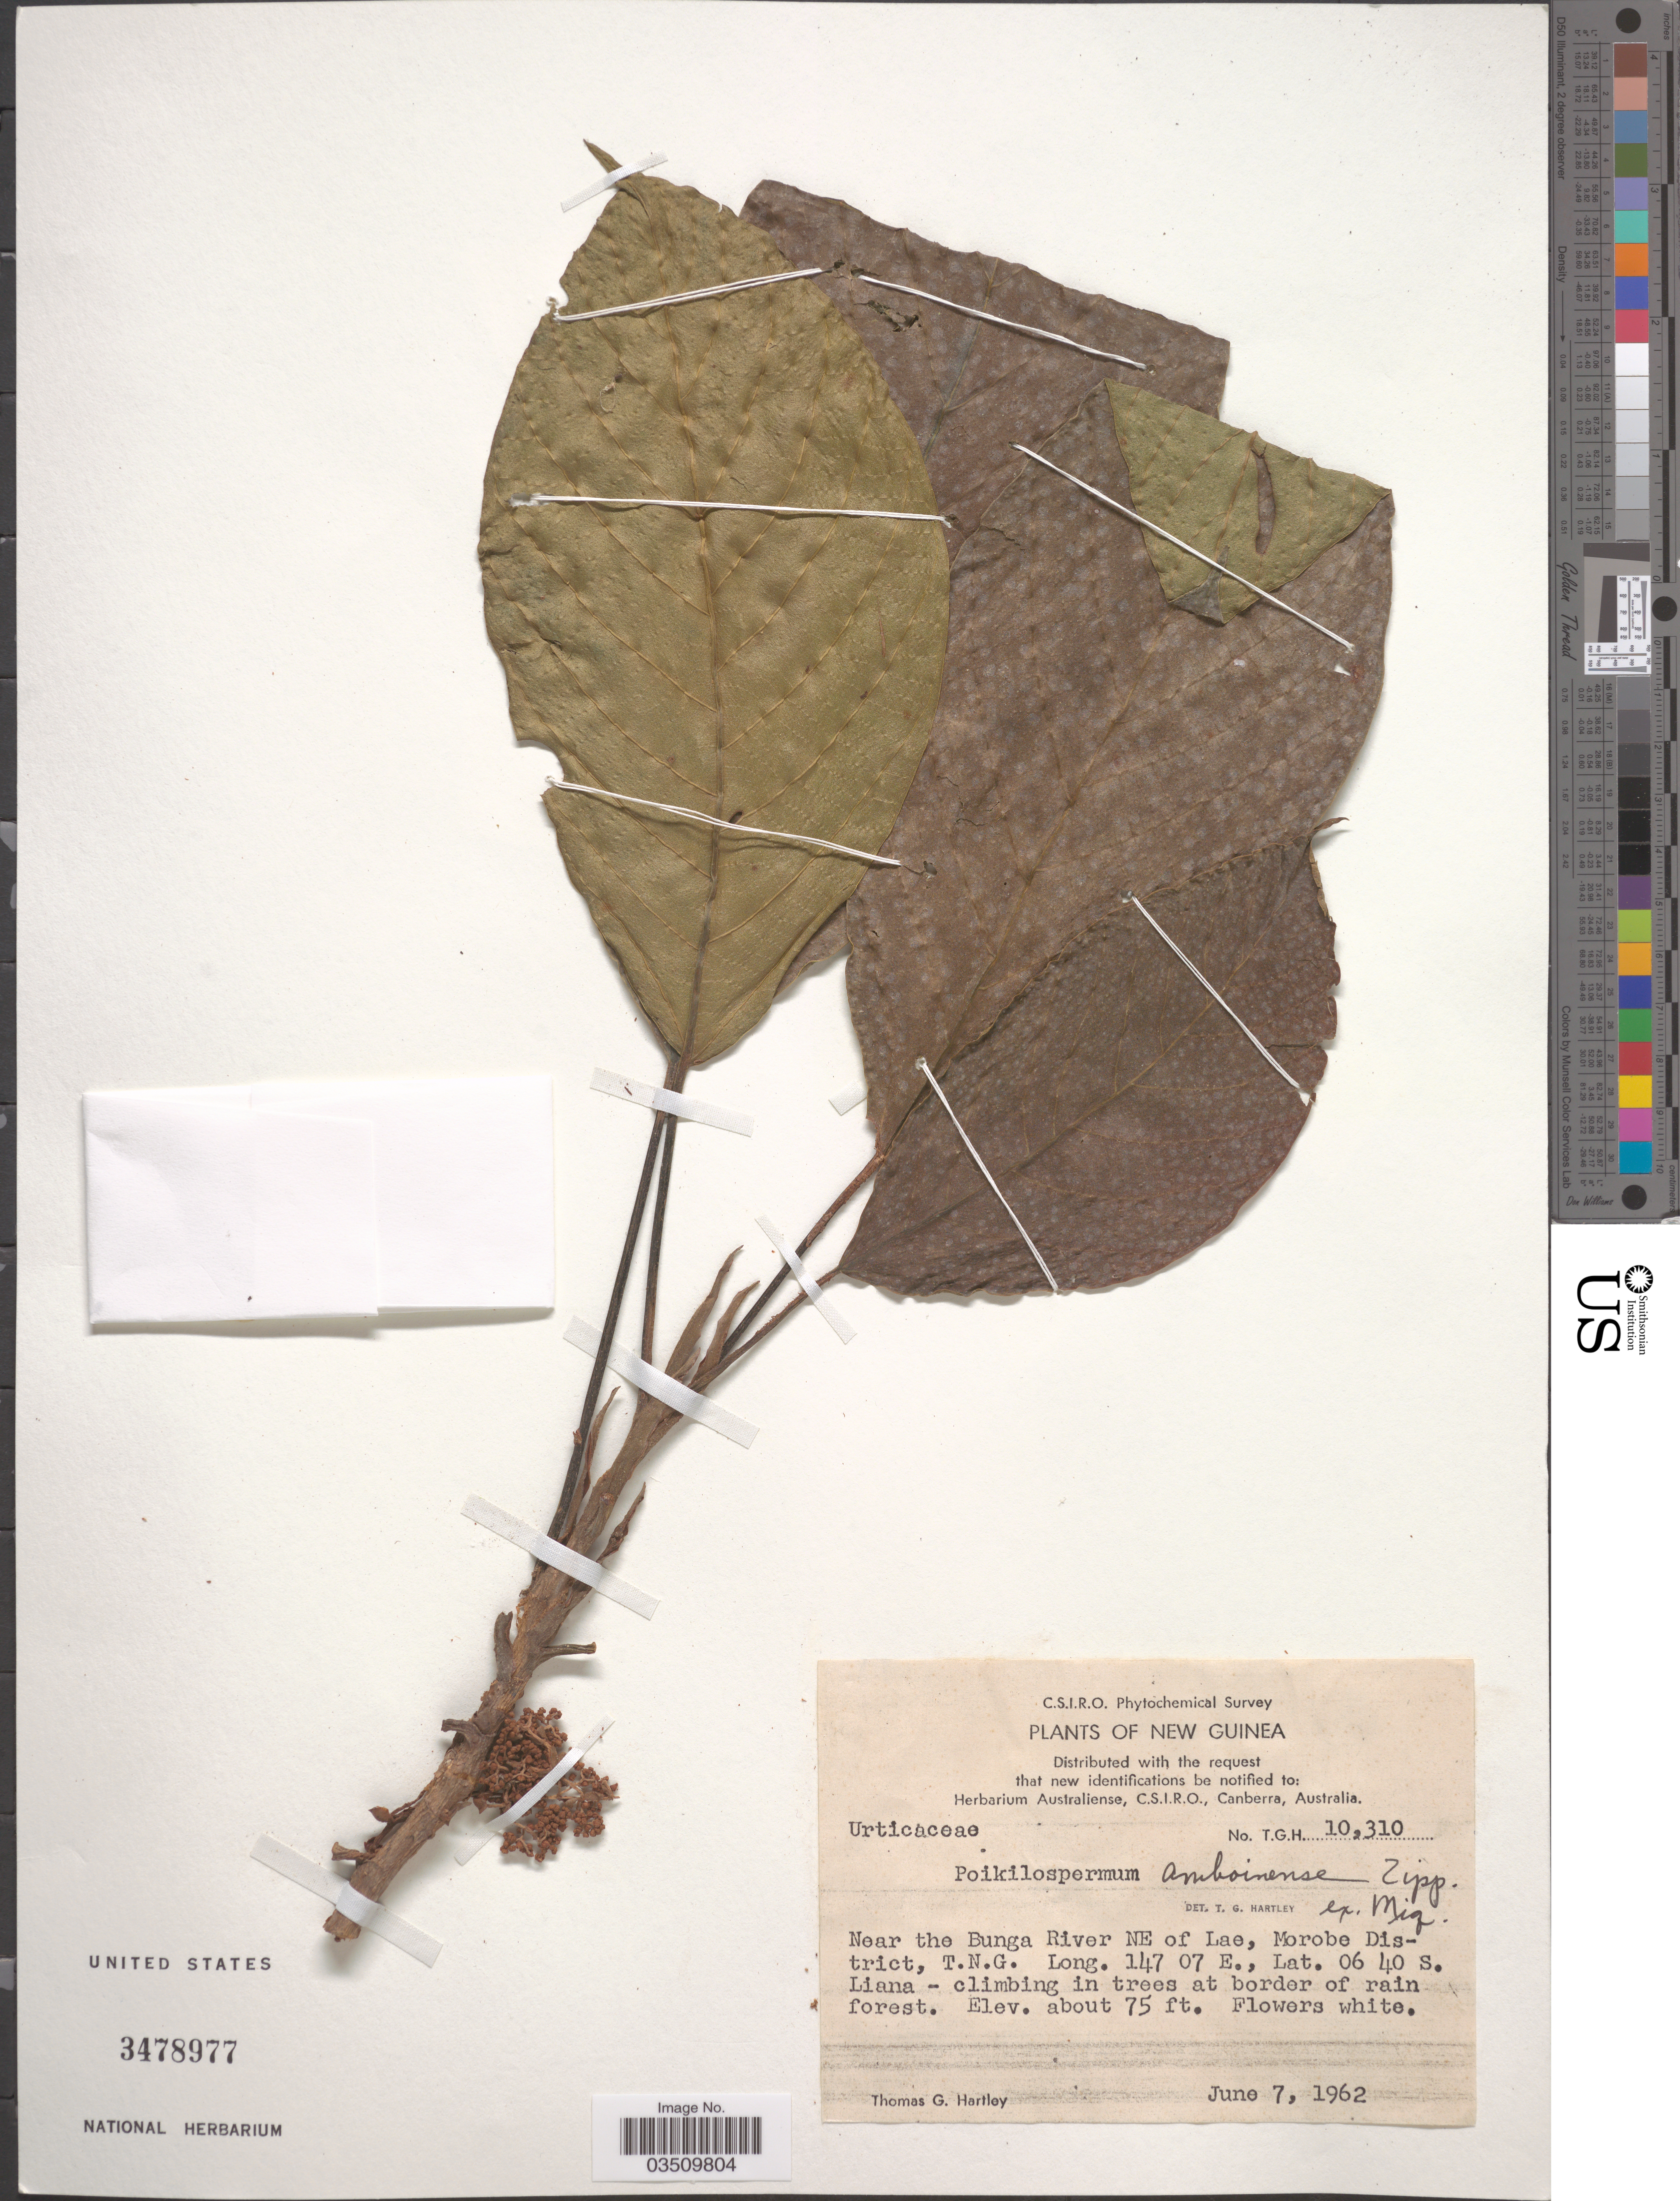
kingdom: Plantae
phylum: Tracheophyta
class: Magnoliopsida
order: Rosales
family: Urticaceae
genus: Poikilospermum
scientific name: Poikilospermum amboinense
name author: Zipp. & Miq.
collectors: T. G. Hartley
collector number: TGH10310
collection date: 1962-06-07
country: Papua New Guinea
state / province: Morobe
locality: New Guinea. Near the Bunga River NE of Lae, Morobe District, T.N.G.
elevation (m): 23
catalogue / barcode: US 3478977